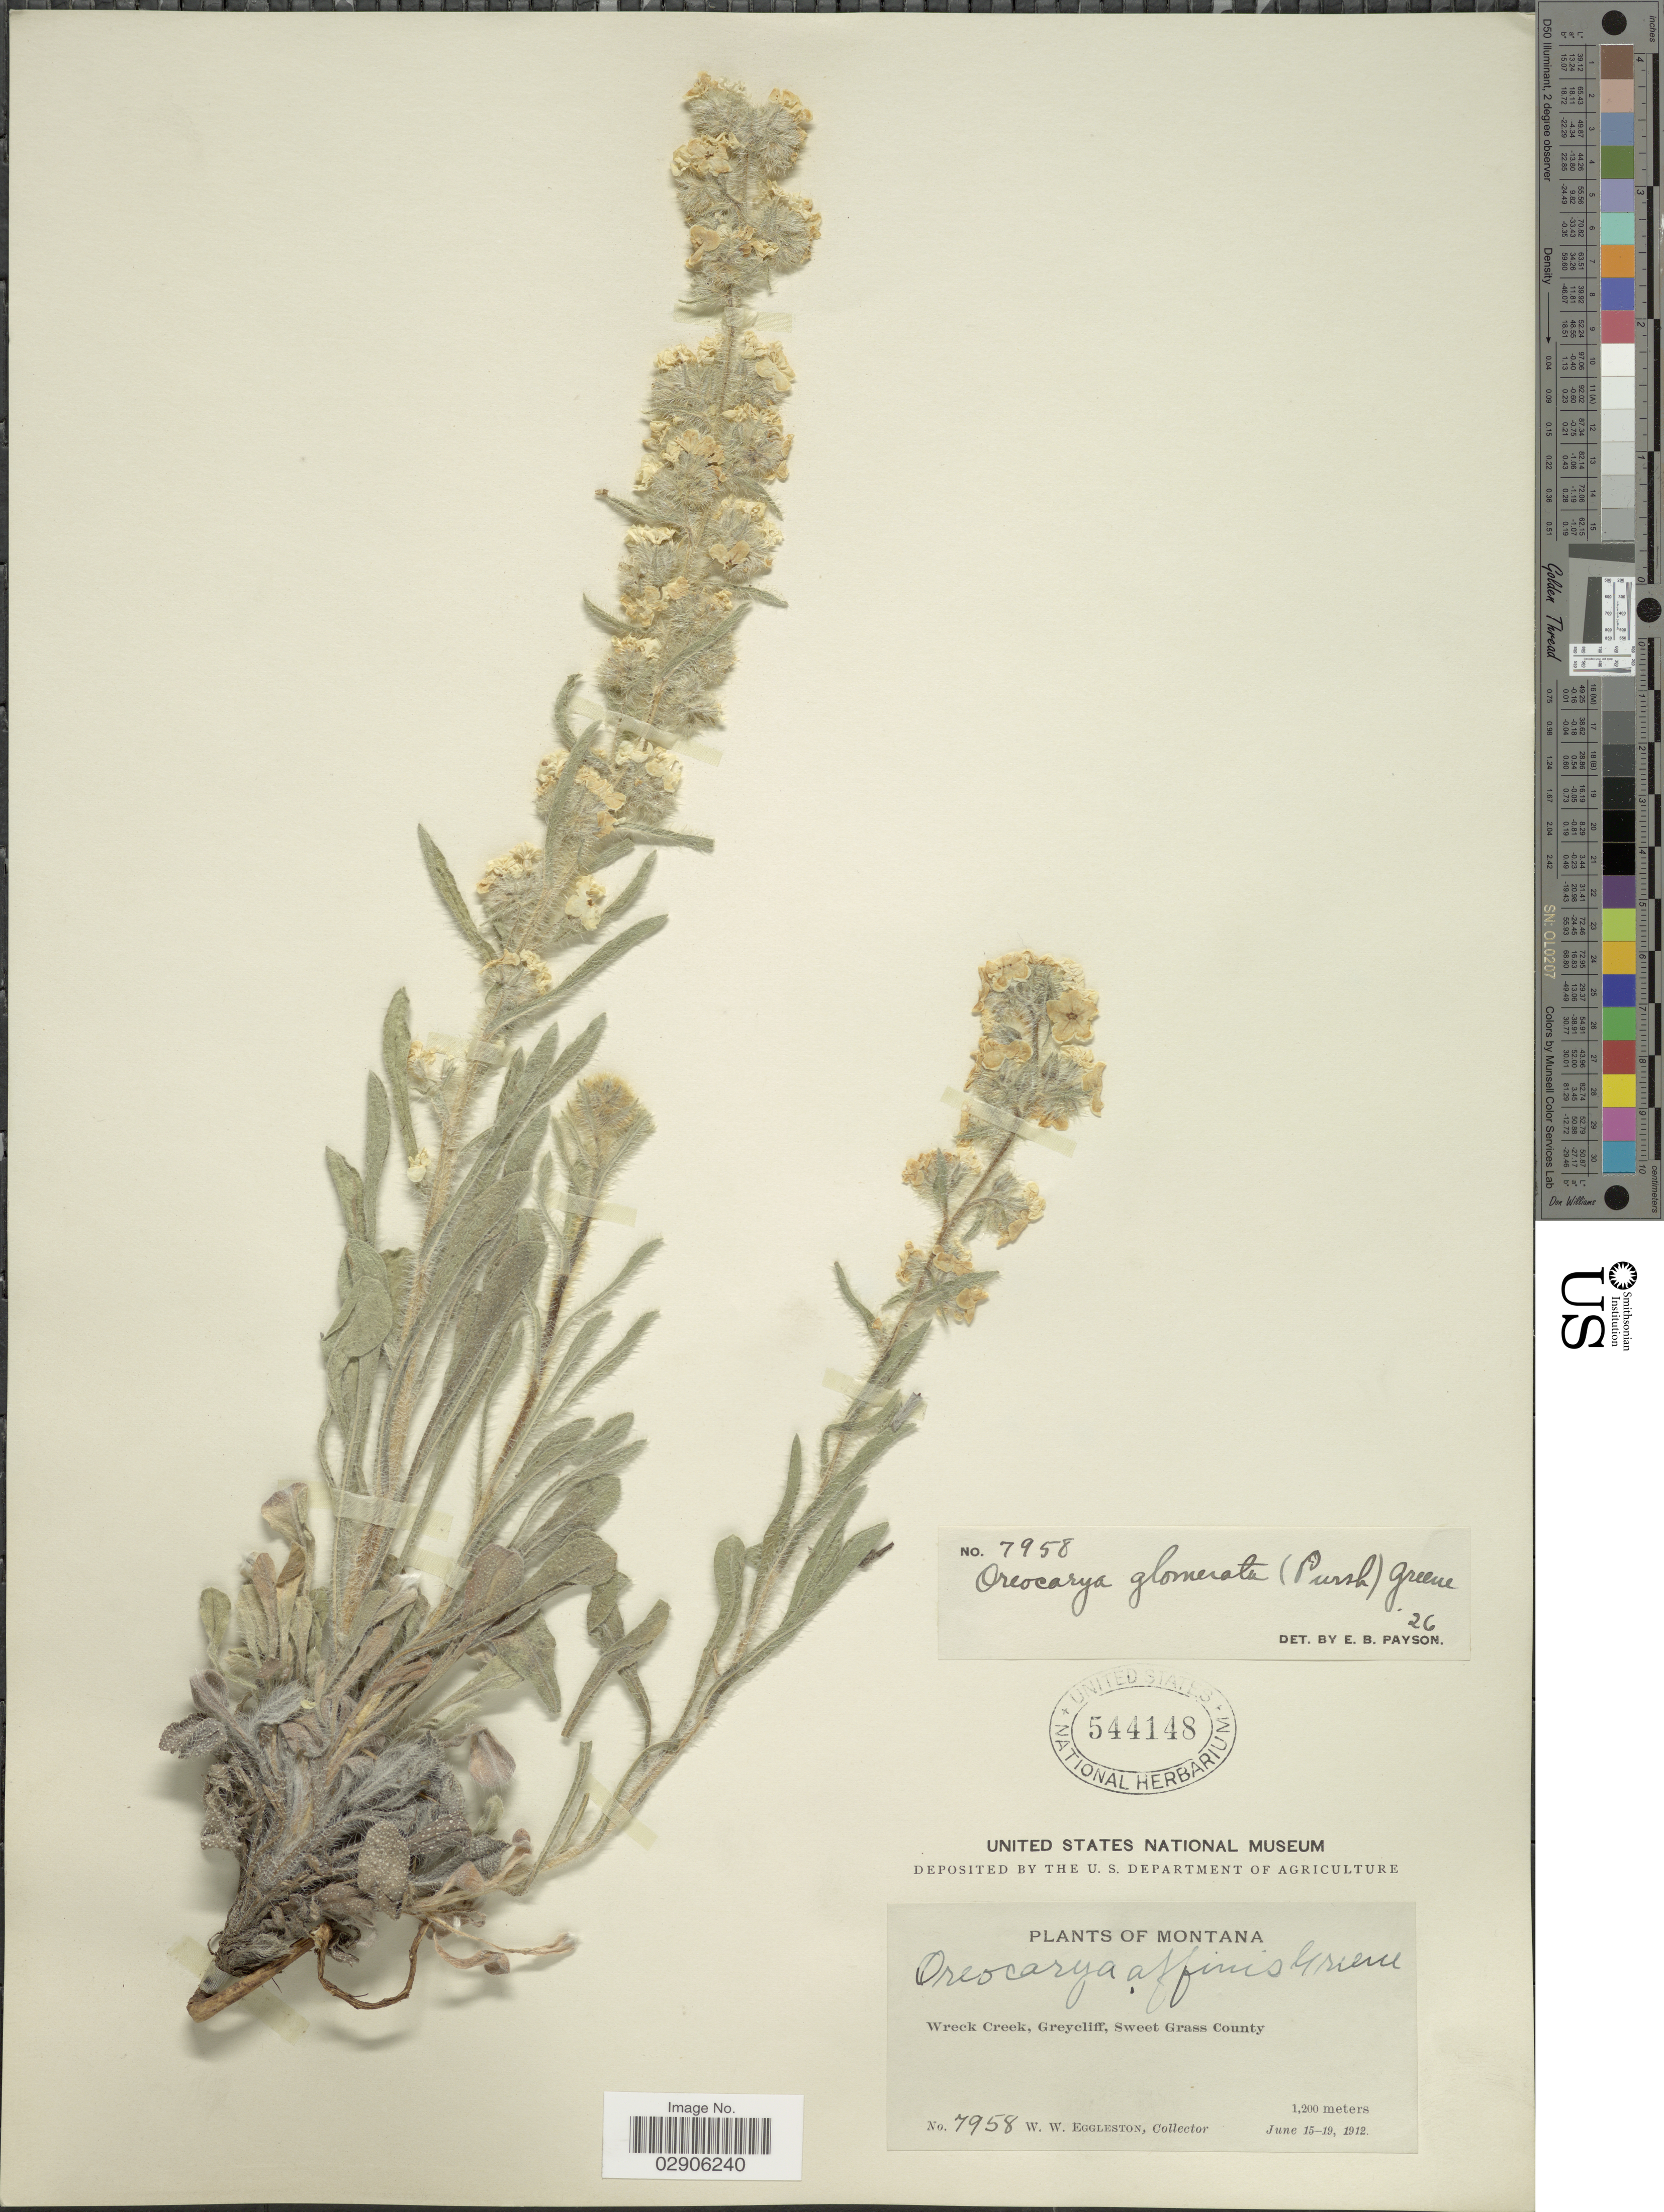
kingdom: Plantae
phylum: Tracheophyta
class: Magnoliopsida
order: Boraginales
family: Boraginaceae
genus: Cryptantha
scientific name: Cryptantha bradburiana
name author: Payson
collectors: W. W. Eggleston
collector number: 7958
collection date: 1912-06-15/1912-06-19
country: United States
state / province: Montana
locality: Wreck Creek, Greycliff, Sweet Grass County.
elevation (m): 1200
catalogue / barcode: US 544148